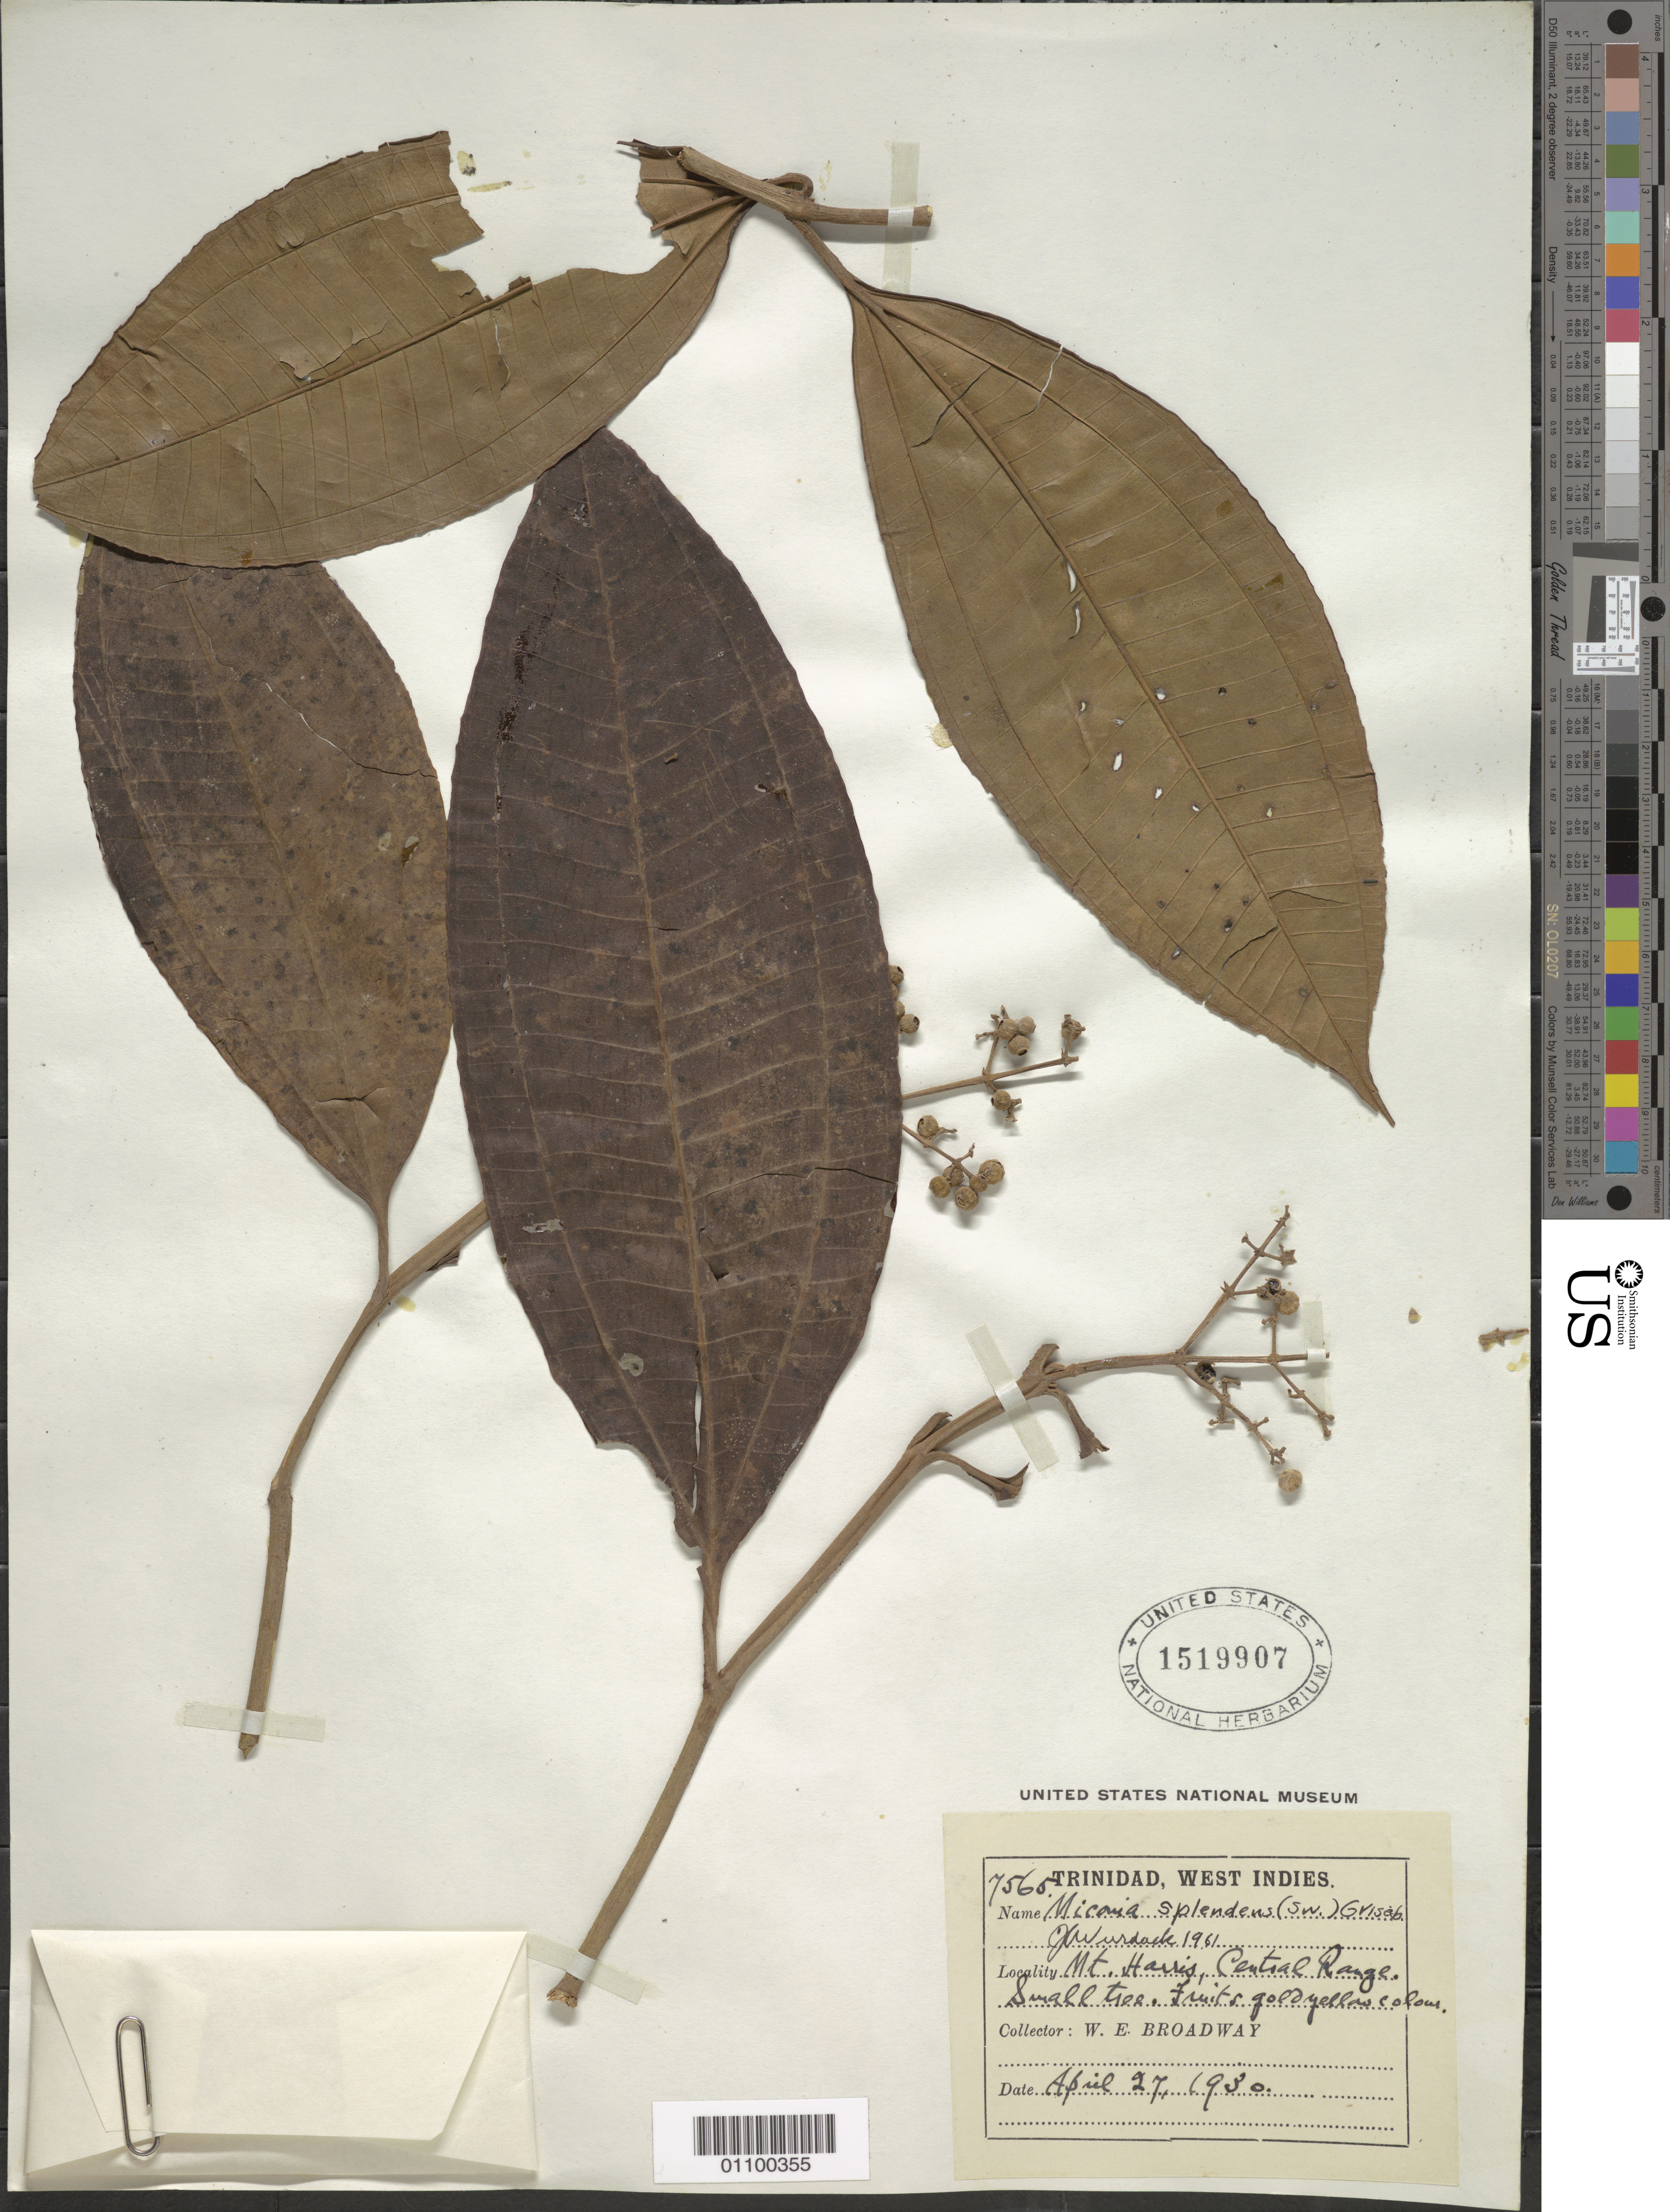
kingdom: Plantae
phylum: Tracheophyta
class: Magnoliopsida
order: Myrtales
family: Melastomataceae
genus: Miconia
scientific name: Miconia splendens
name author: (Sw.) Griseb.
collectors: W. E. Broadway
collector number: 7565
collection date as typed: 27 Apr 1930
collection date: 1930-04-27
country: Trinidad and Tobago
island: Trinidad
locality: Mt. Harris, Central Range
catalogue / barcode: US 1519907